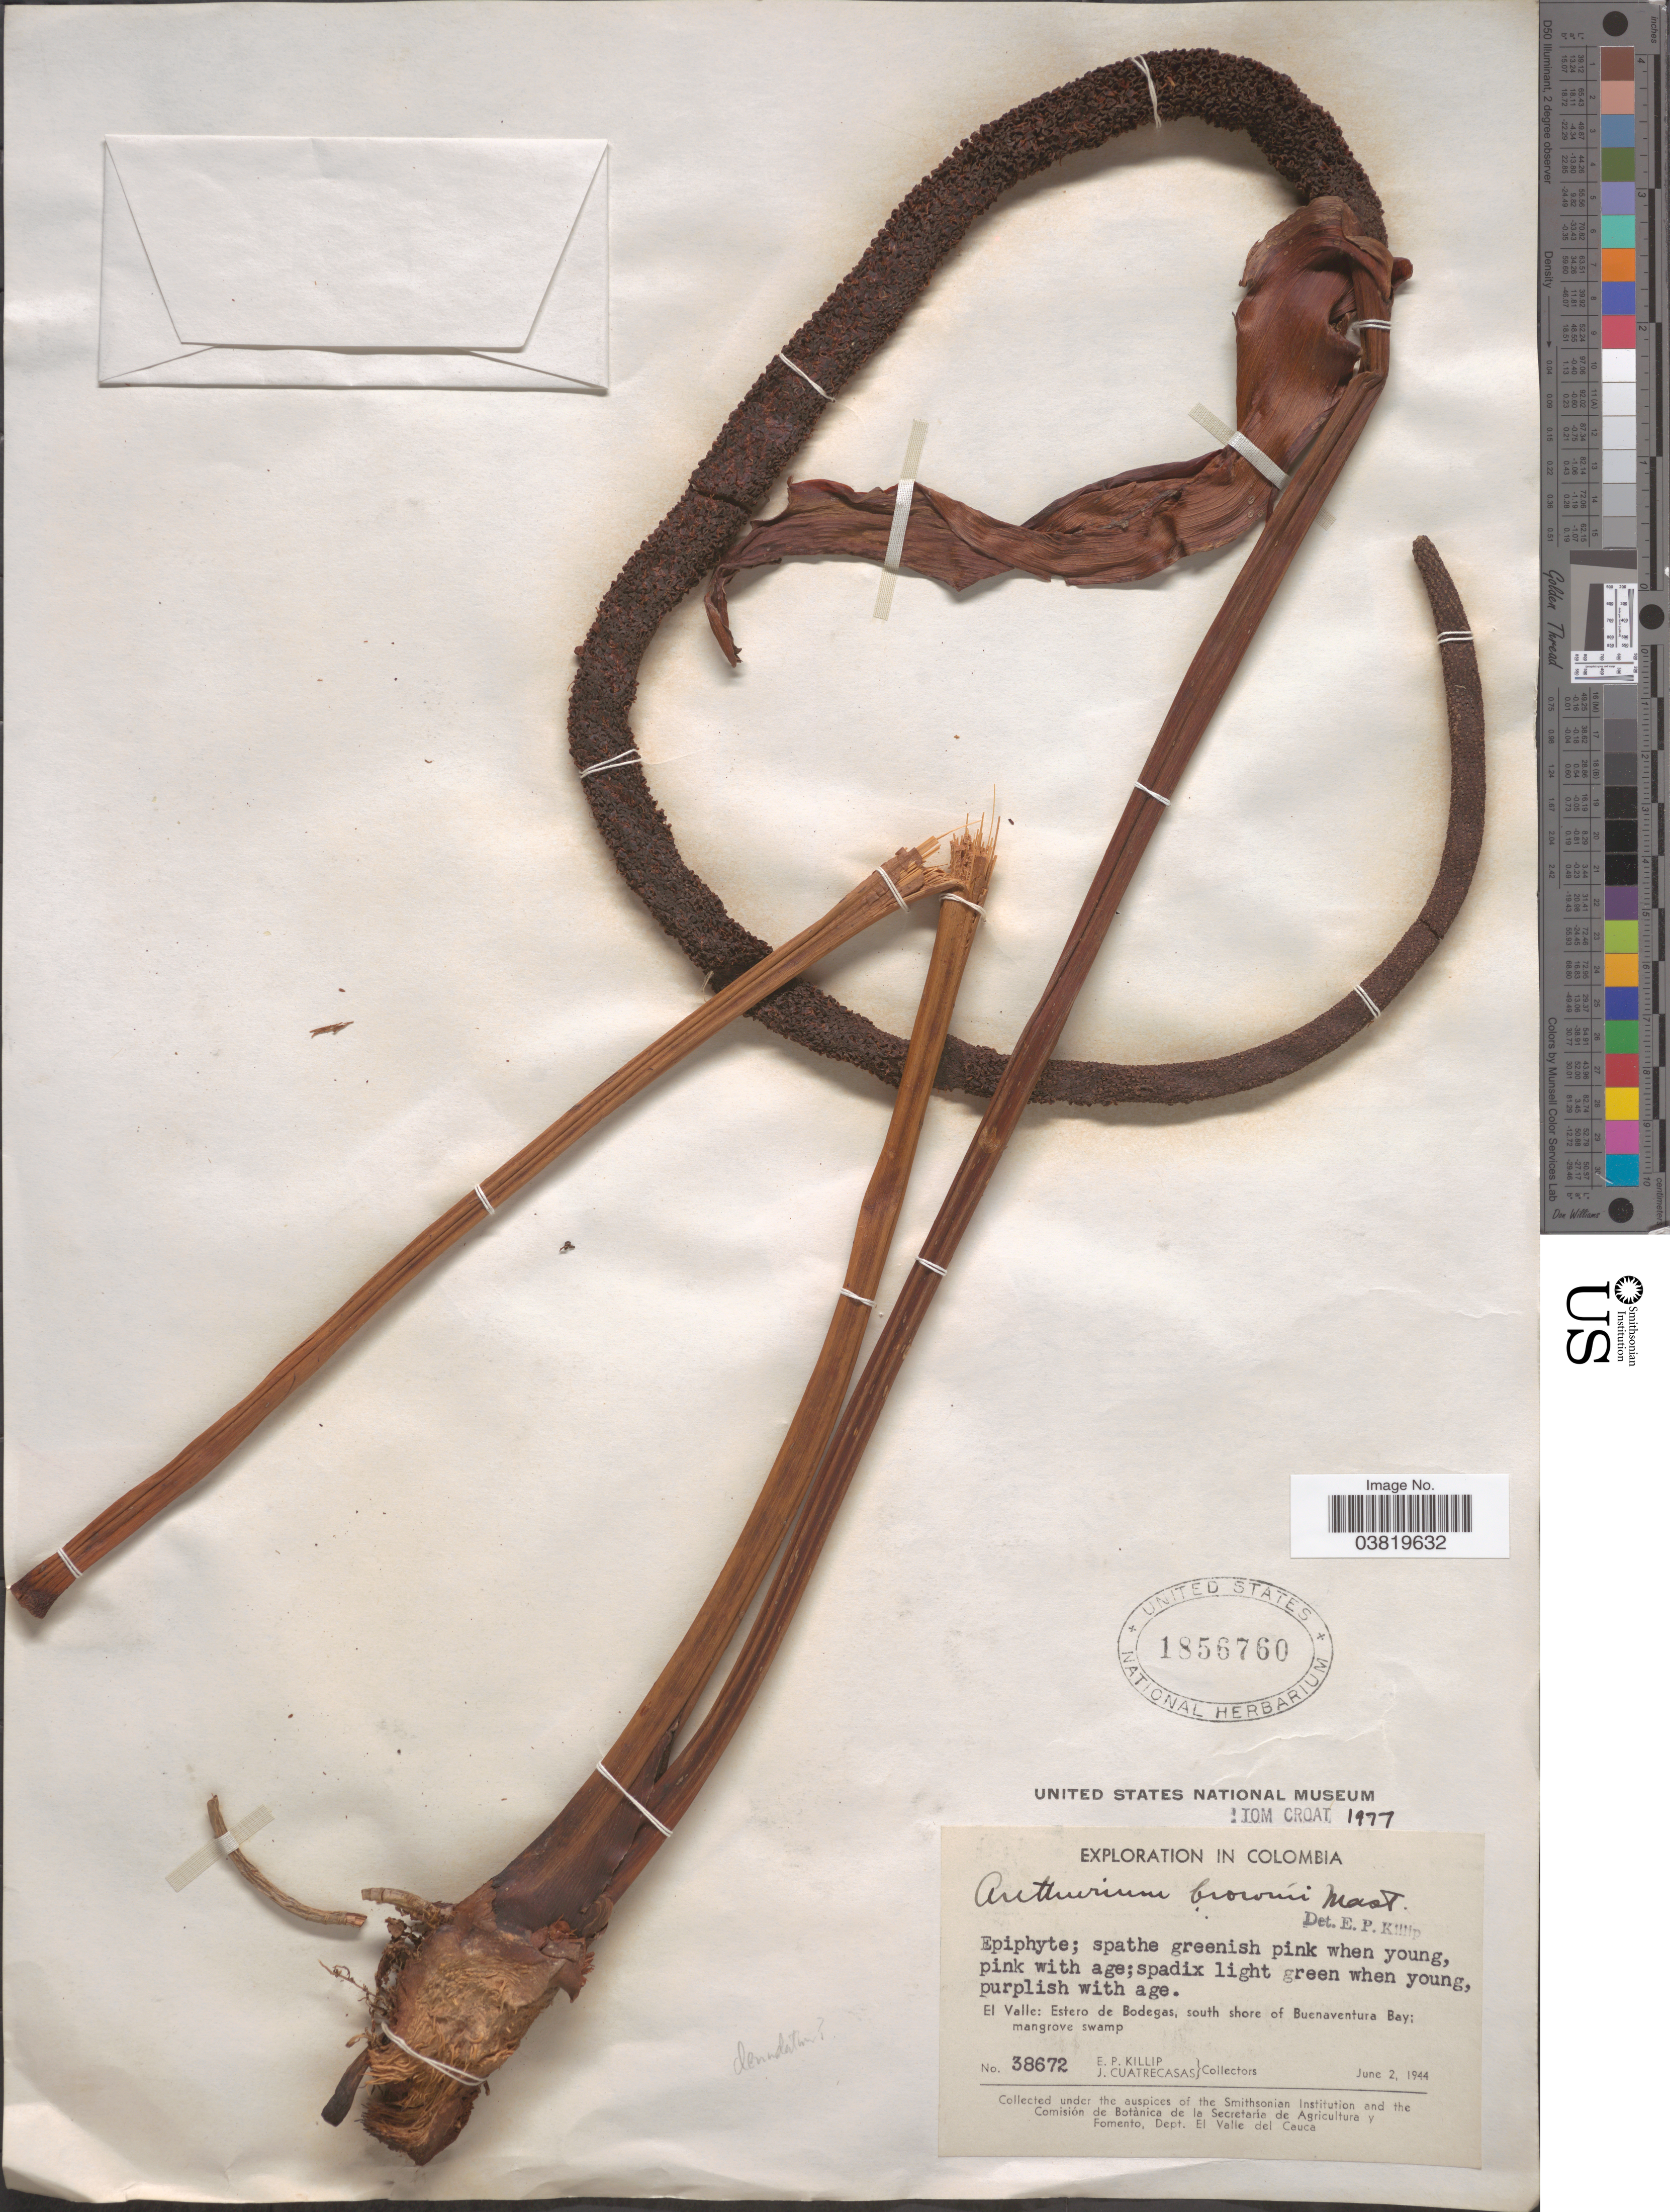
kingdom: Plantae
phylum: Tracheophyta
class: Liliopsida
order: Alismatales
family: Araceae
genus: Anthurium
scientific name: Anthurium brownii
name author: Mast.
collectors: E. P. Killip & J. Cuatrecasas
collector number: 38672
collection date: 1944-06-02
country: Colombia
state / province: Valle del Cauca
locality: El Valle: Estero de Bodegas, south shore of Buenaventura Bay.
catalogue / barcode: US 1856760